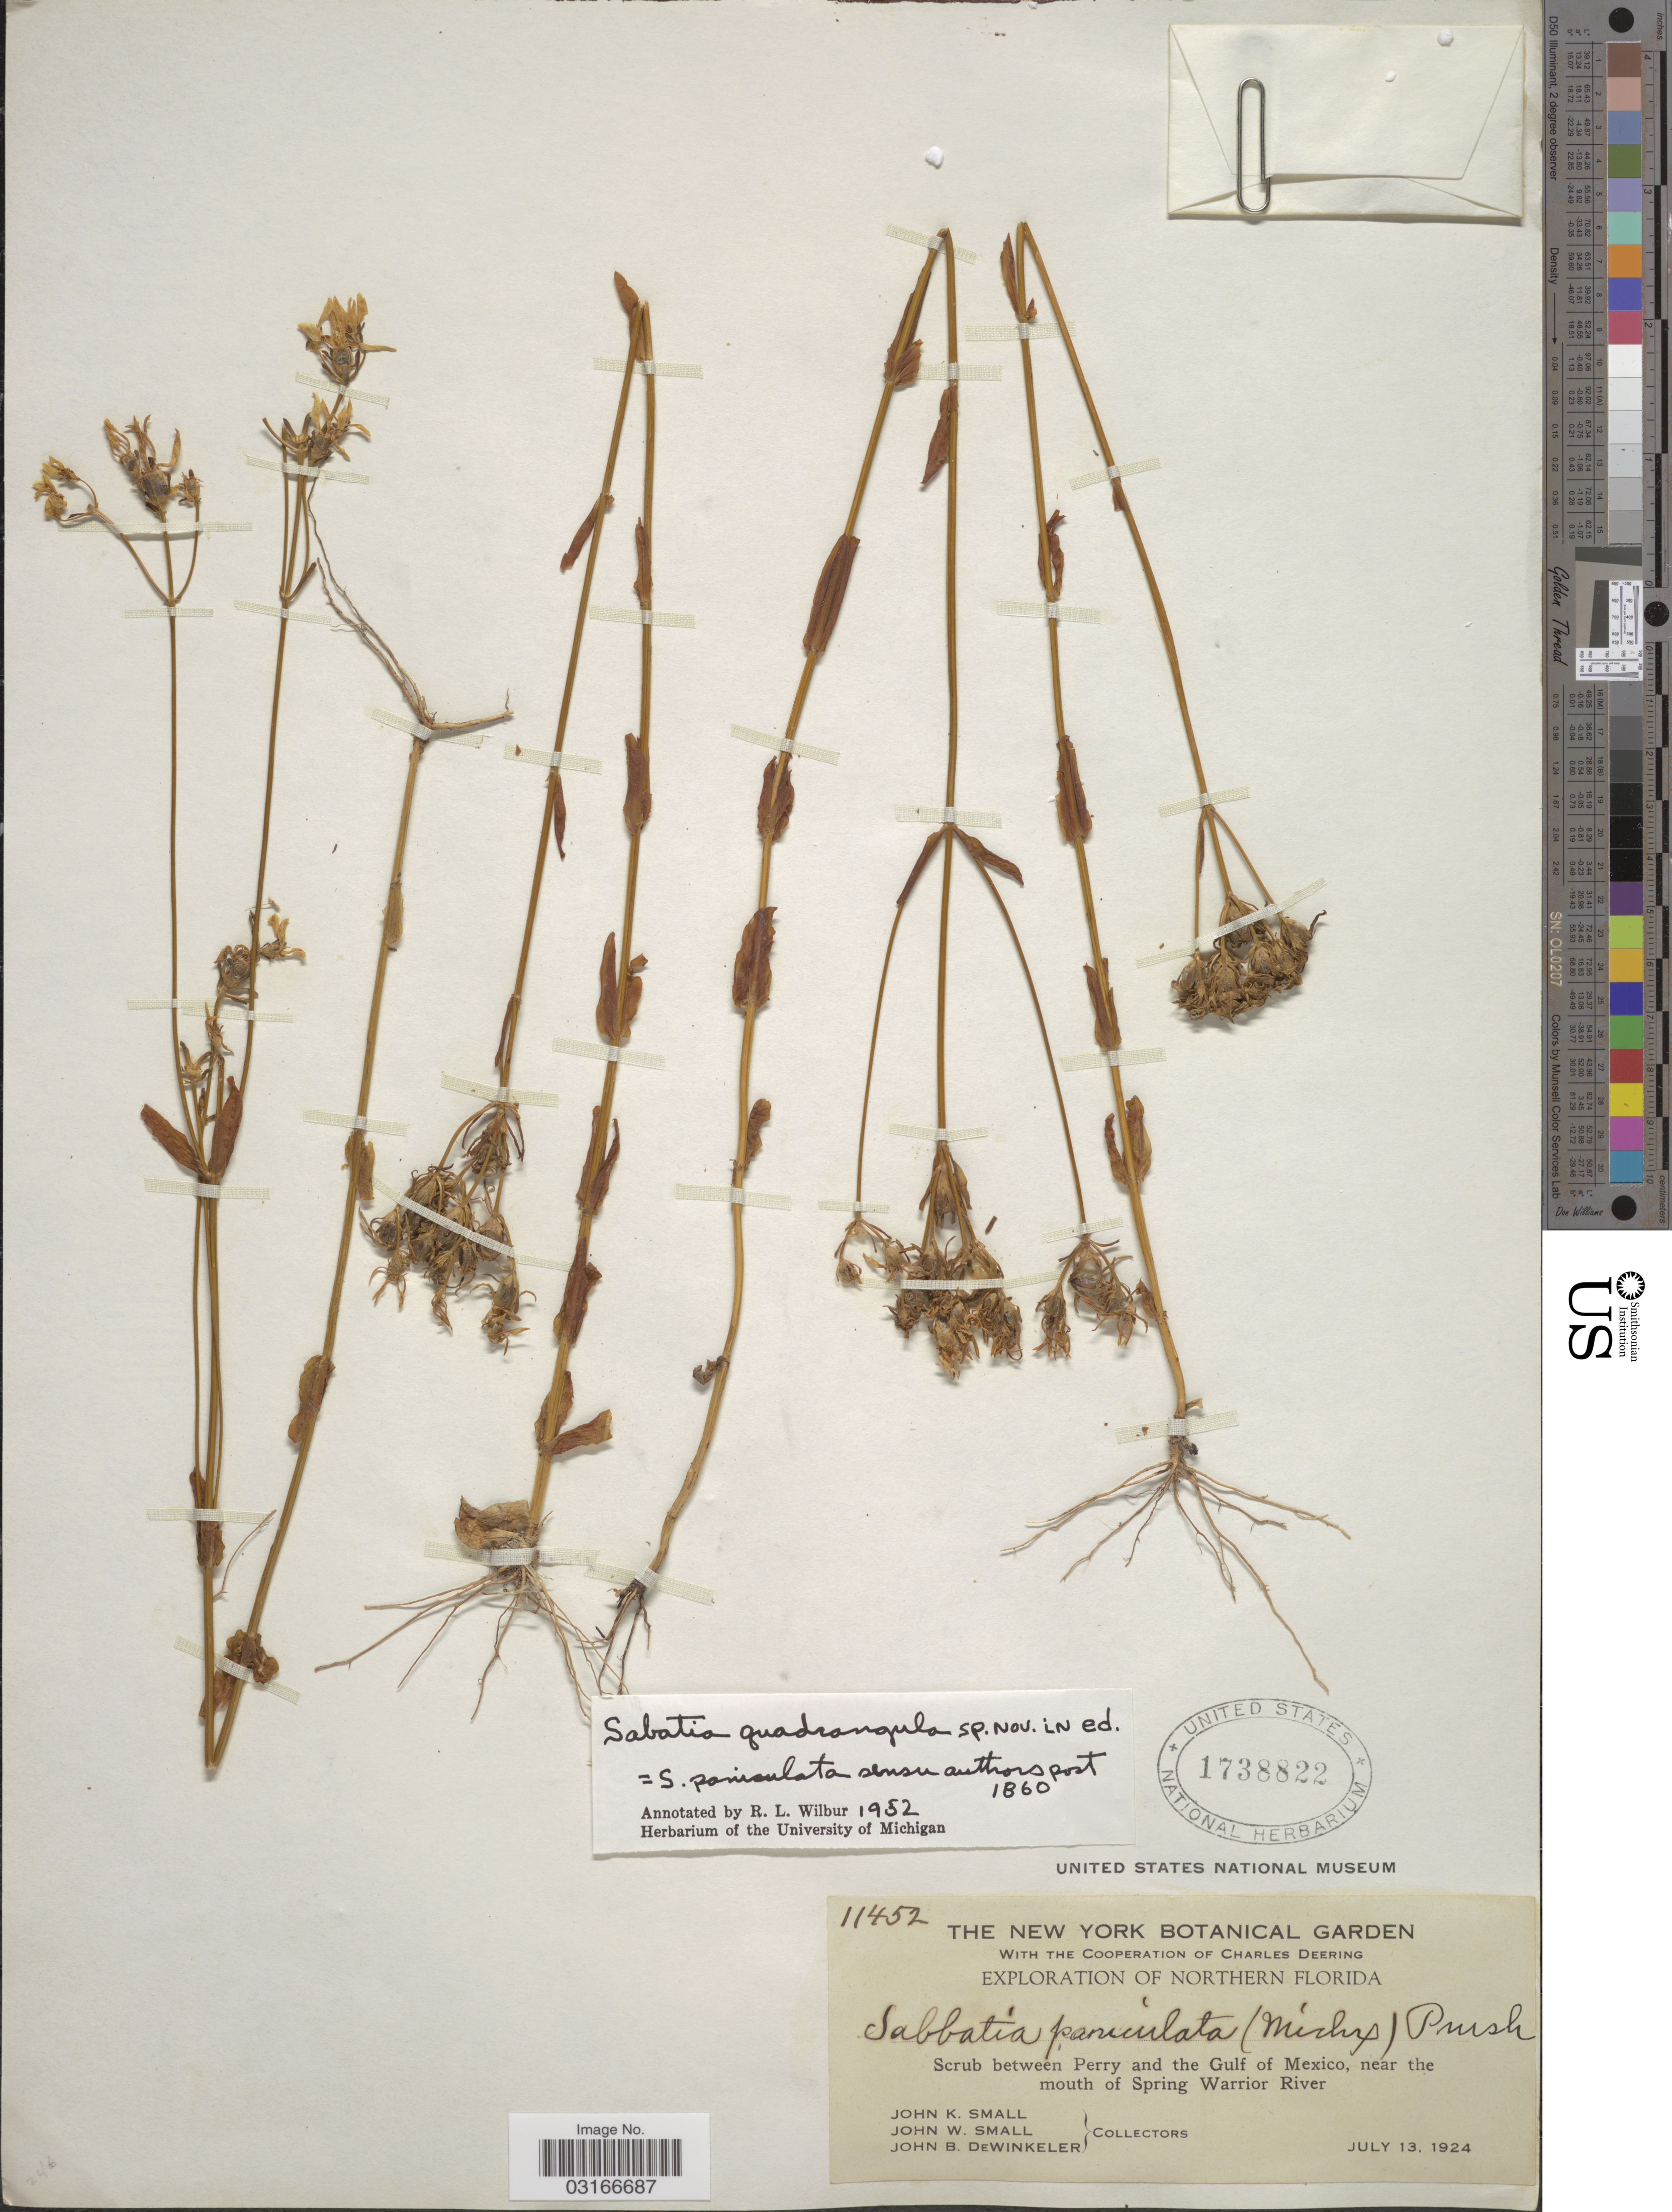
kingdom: Plantae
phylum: Tracheophyta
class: Magnoliopsida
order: Gentianales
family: Gentianaceae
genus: Sabatia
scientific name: Sabatia quadrangula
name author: Wilbur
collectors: J. K. Small, J. Small & J. B. Dewinkeler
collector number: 11452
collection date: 1924-07-13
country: United States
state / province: Florida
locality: Northern Florida. Scrub between Perry and the Gulf of Mexico, near the mouth of Spring Warrior River.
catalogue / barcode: US 1738822